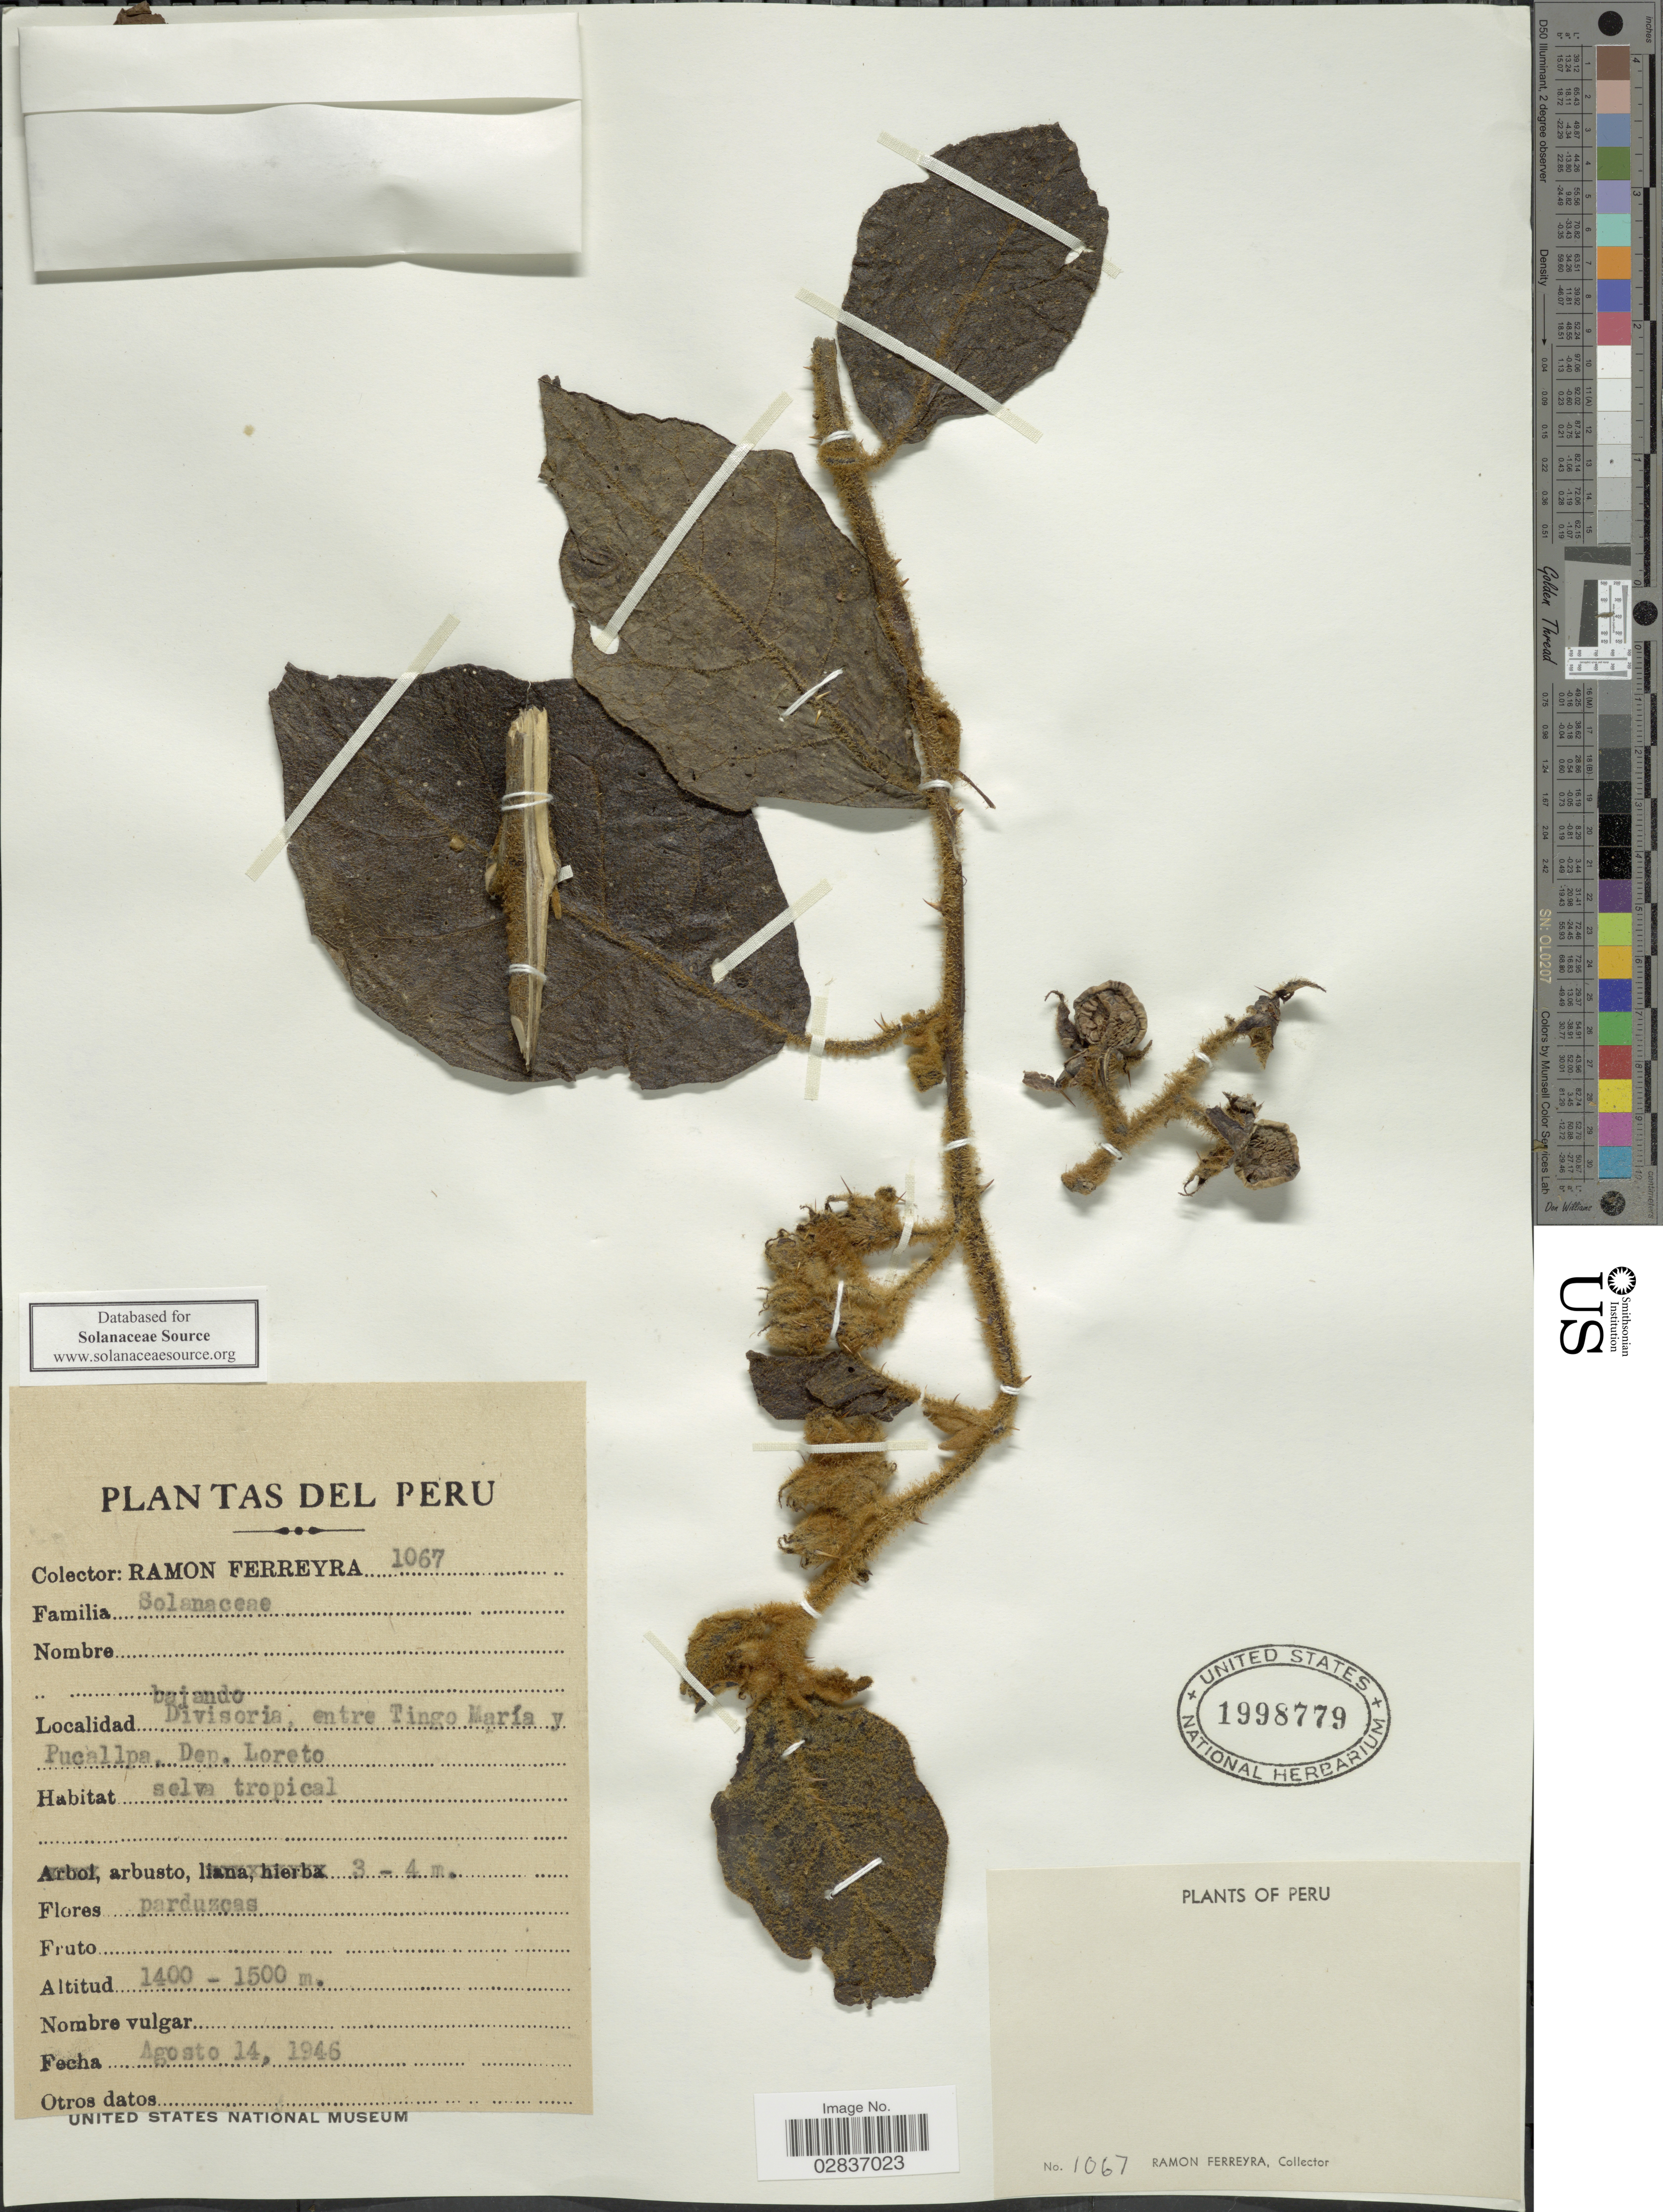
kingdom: Plantae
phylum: Tracheophyta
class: Magnoliopsida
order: Solanales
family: Solanaceae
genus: Solanum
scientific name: Solanum sp.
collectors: R. A. Ferreyra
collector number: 1067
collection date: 1946-08-14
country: Peru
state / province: Loreto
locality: Divisoria, entre Tingo María y Pucallpa, Dep. Loreto.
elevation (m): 1400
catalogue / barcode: US 1998779